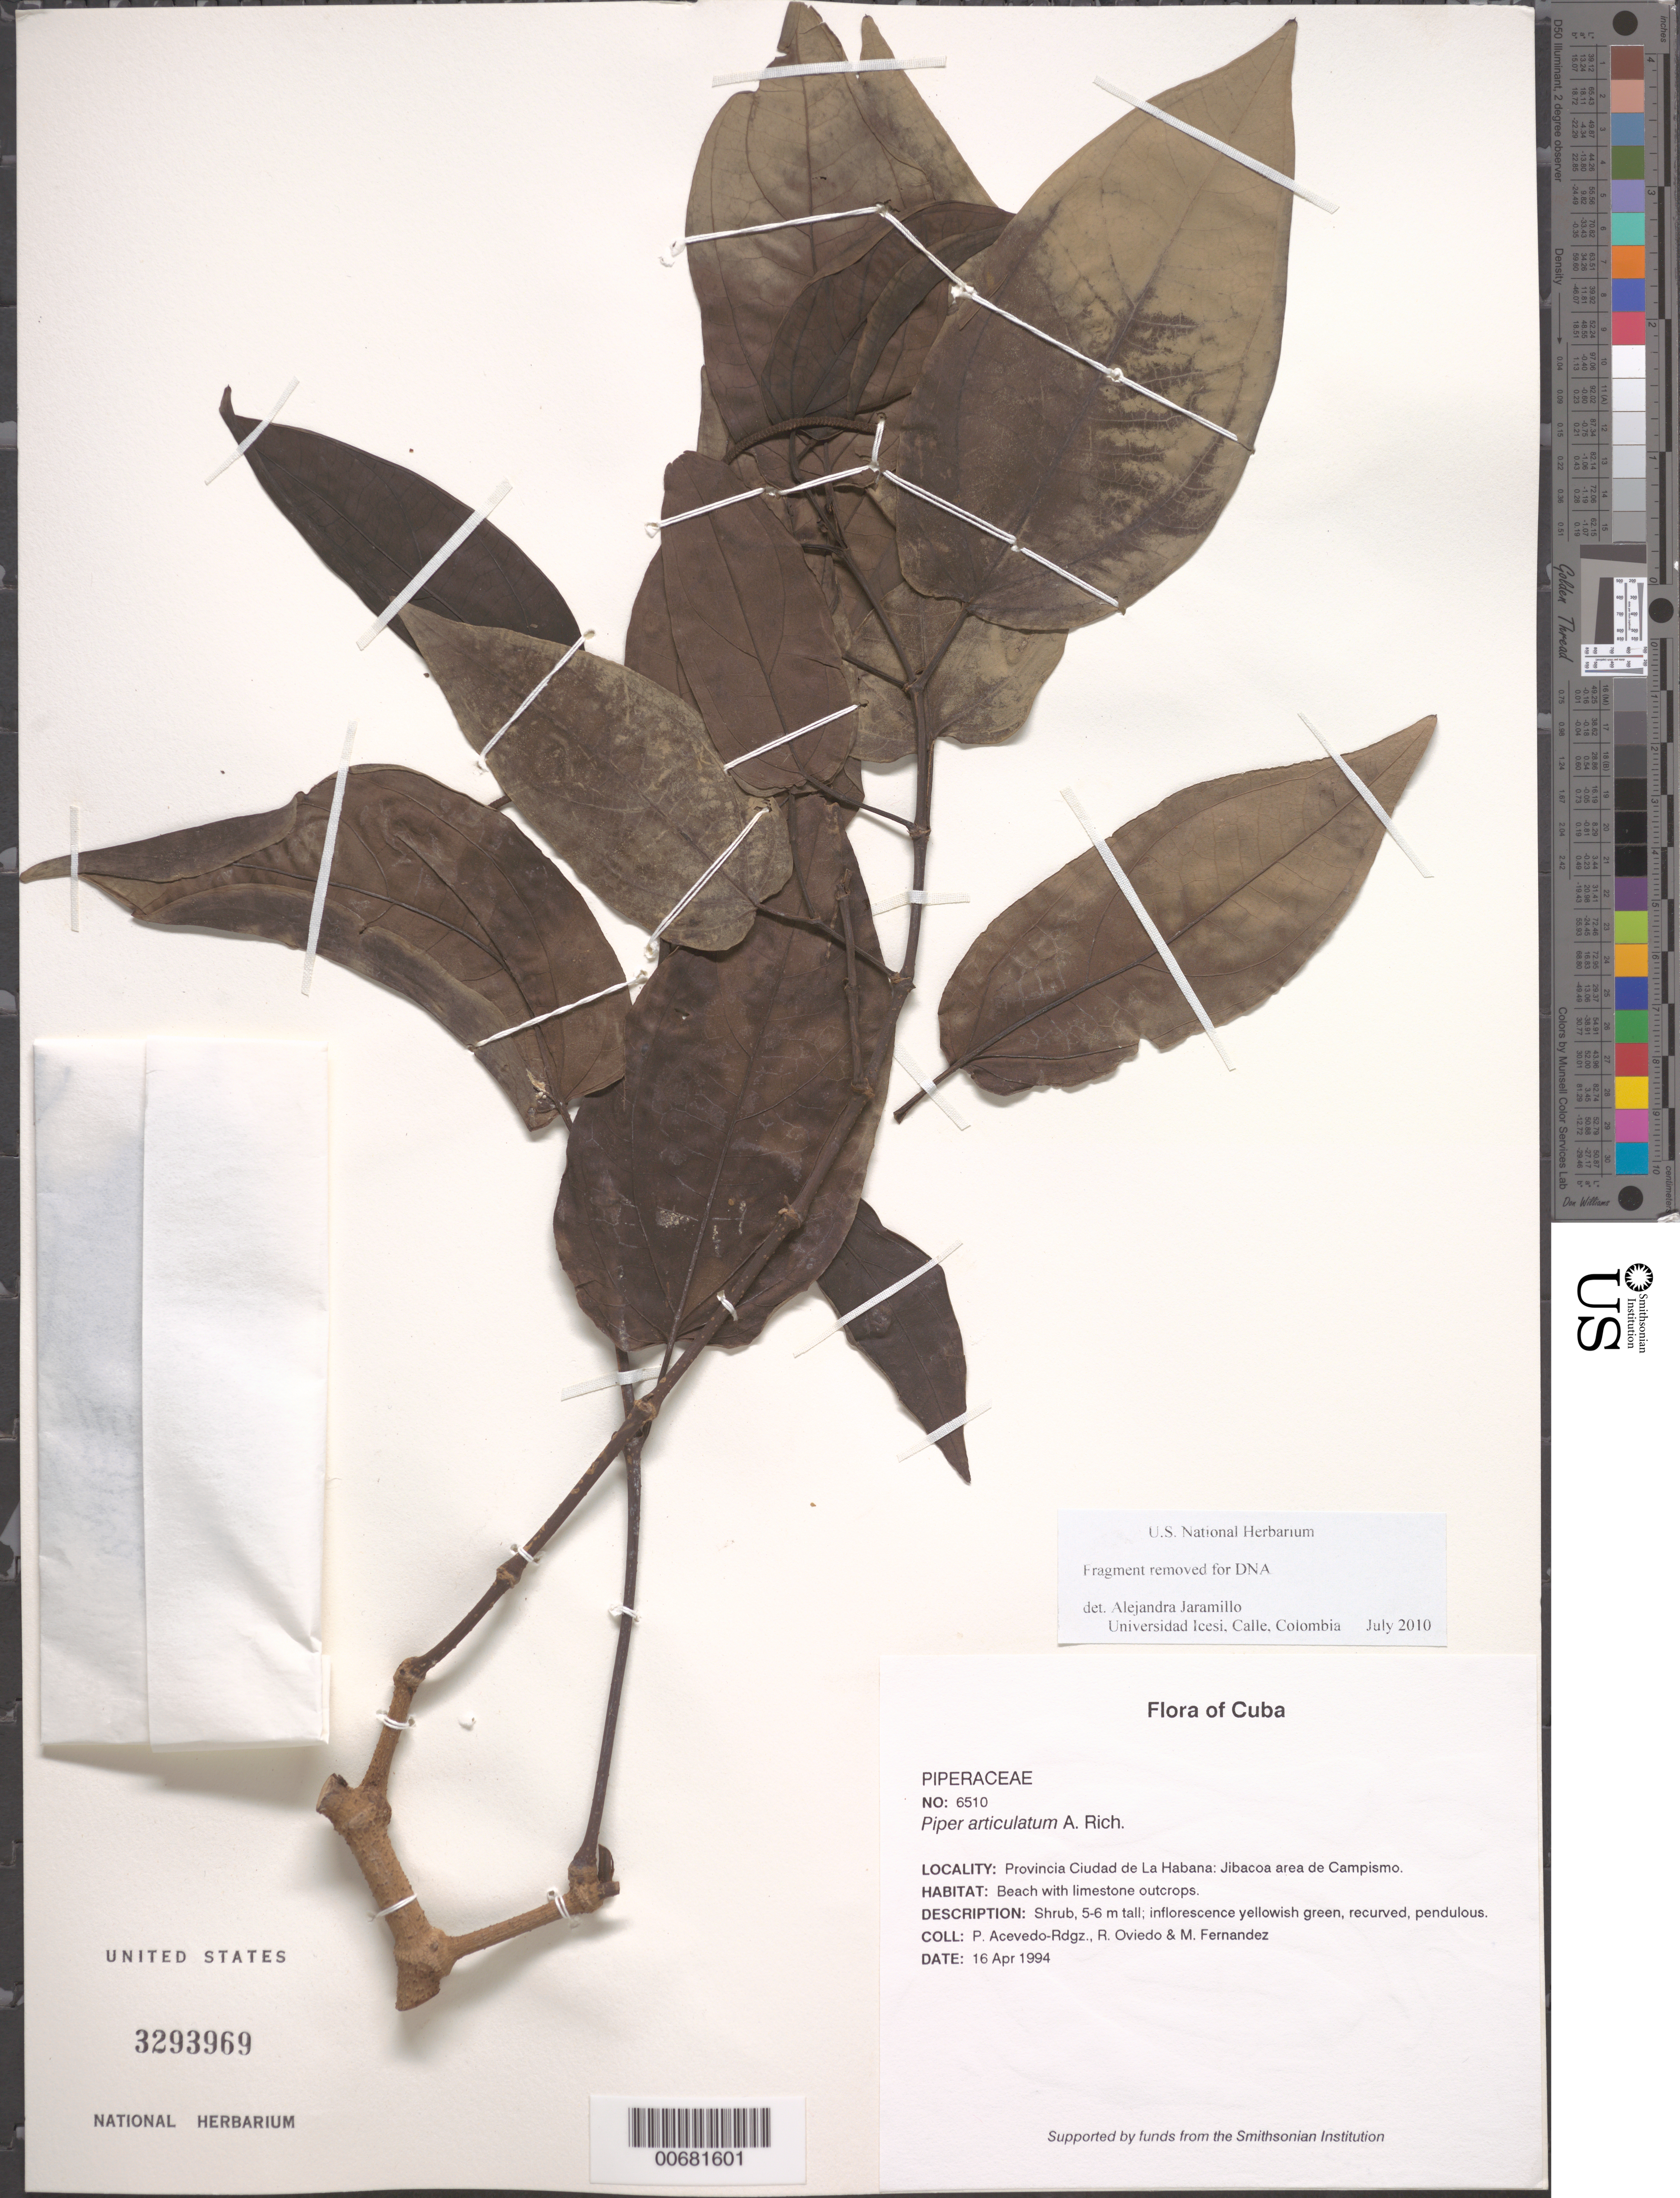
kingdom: Plantae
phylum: Tracheophyta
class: Magnoliopsida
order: Piperales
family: Piperaceae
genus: Piper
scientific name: Piper articulatum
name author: A. Rich.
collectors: P. Acevedo-Rodr., R. Oviedo & M. Fernández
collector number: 6510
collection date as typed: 16 Apr 1994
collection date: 1994-04-16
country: Cuba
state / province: Mayabeque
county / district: Municipio Santa Cruz del Norte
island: Cuba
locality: Jibacoa area de Campismo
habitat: Beach with limestone outcrops.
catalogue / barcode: US 3293969